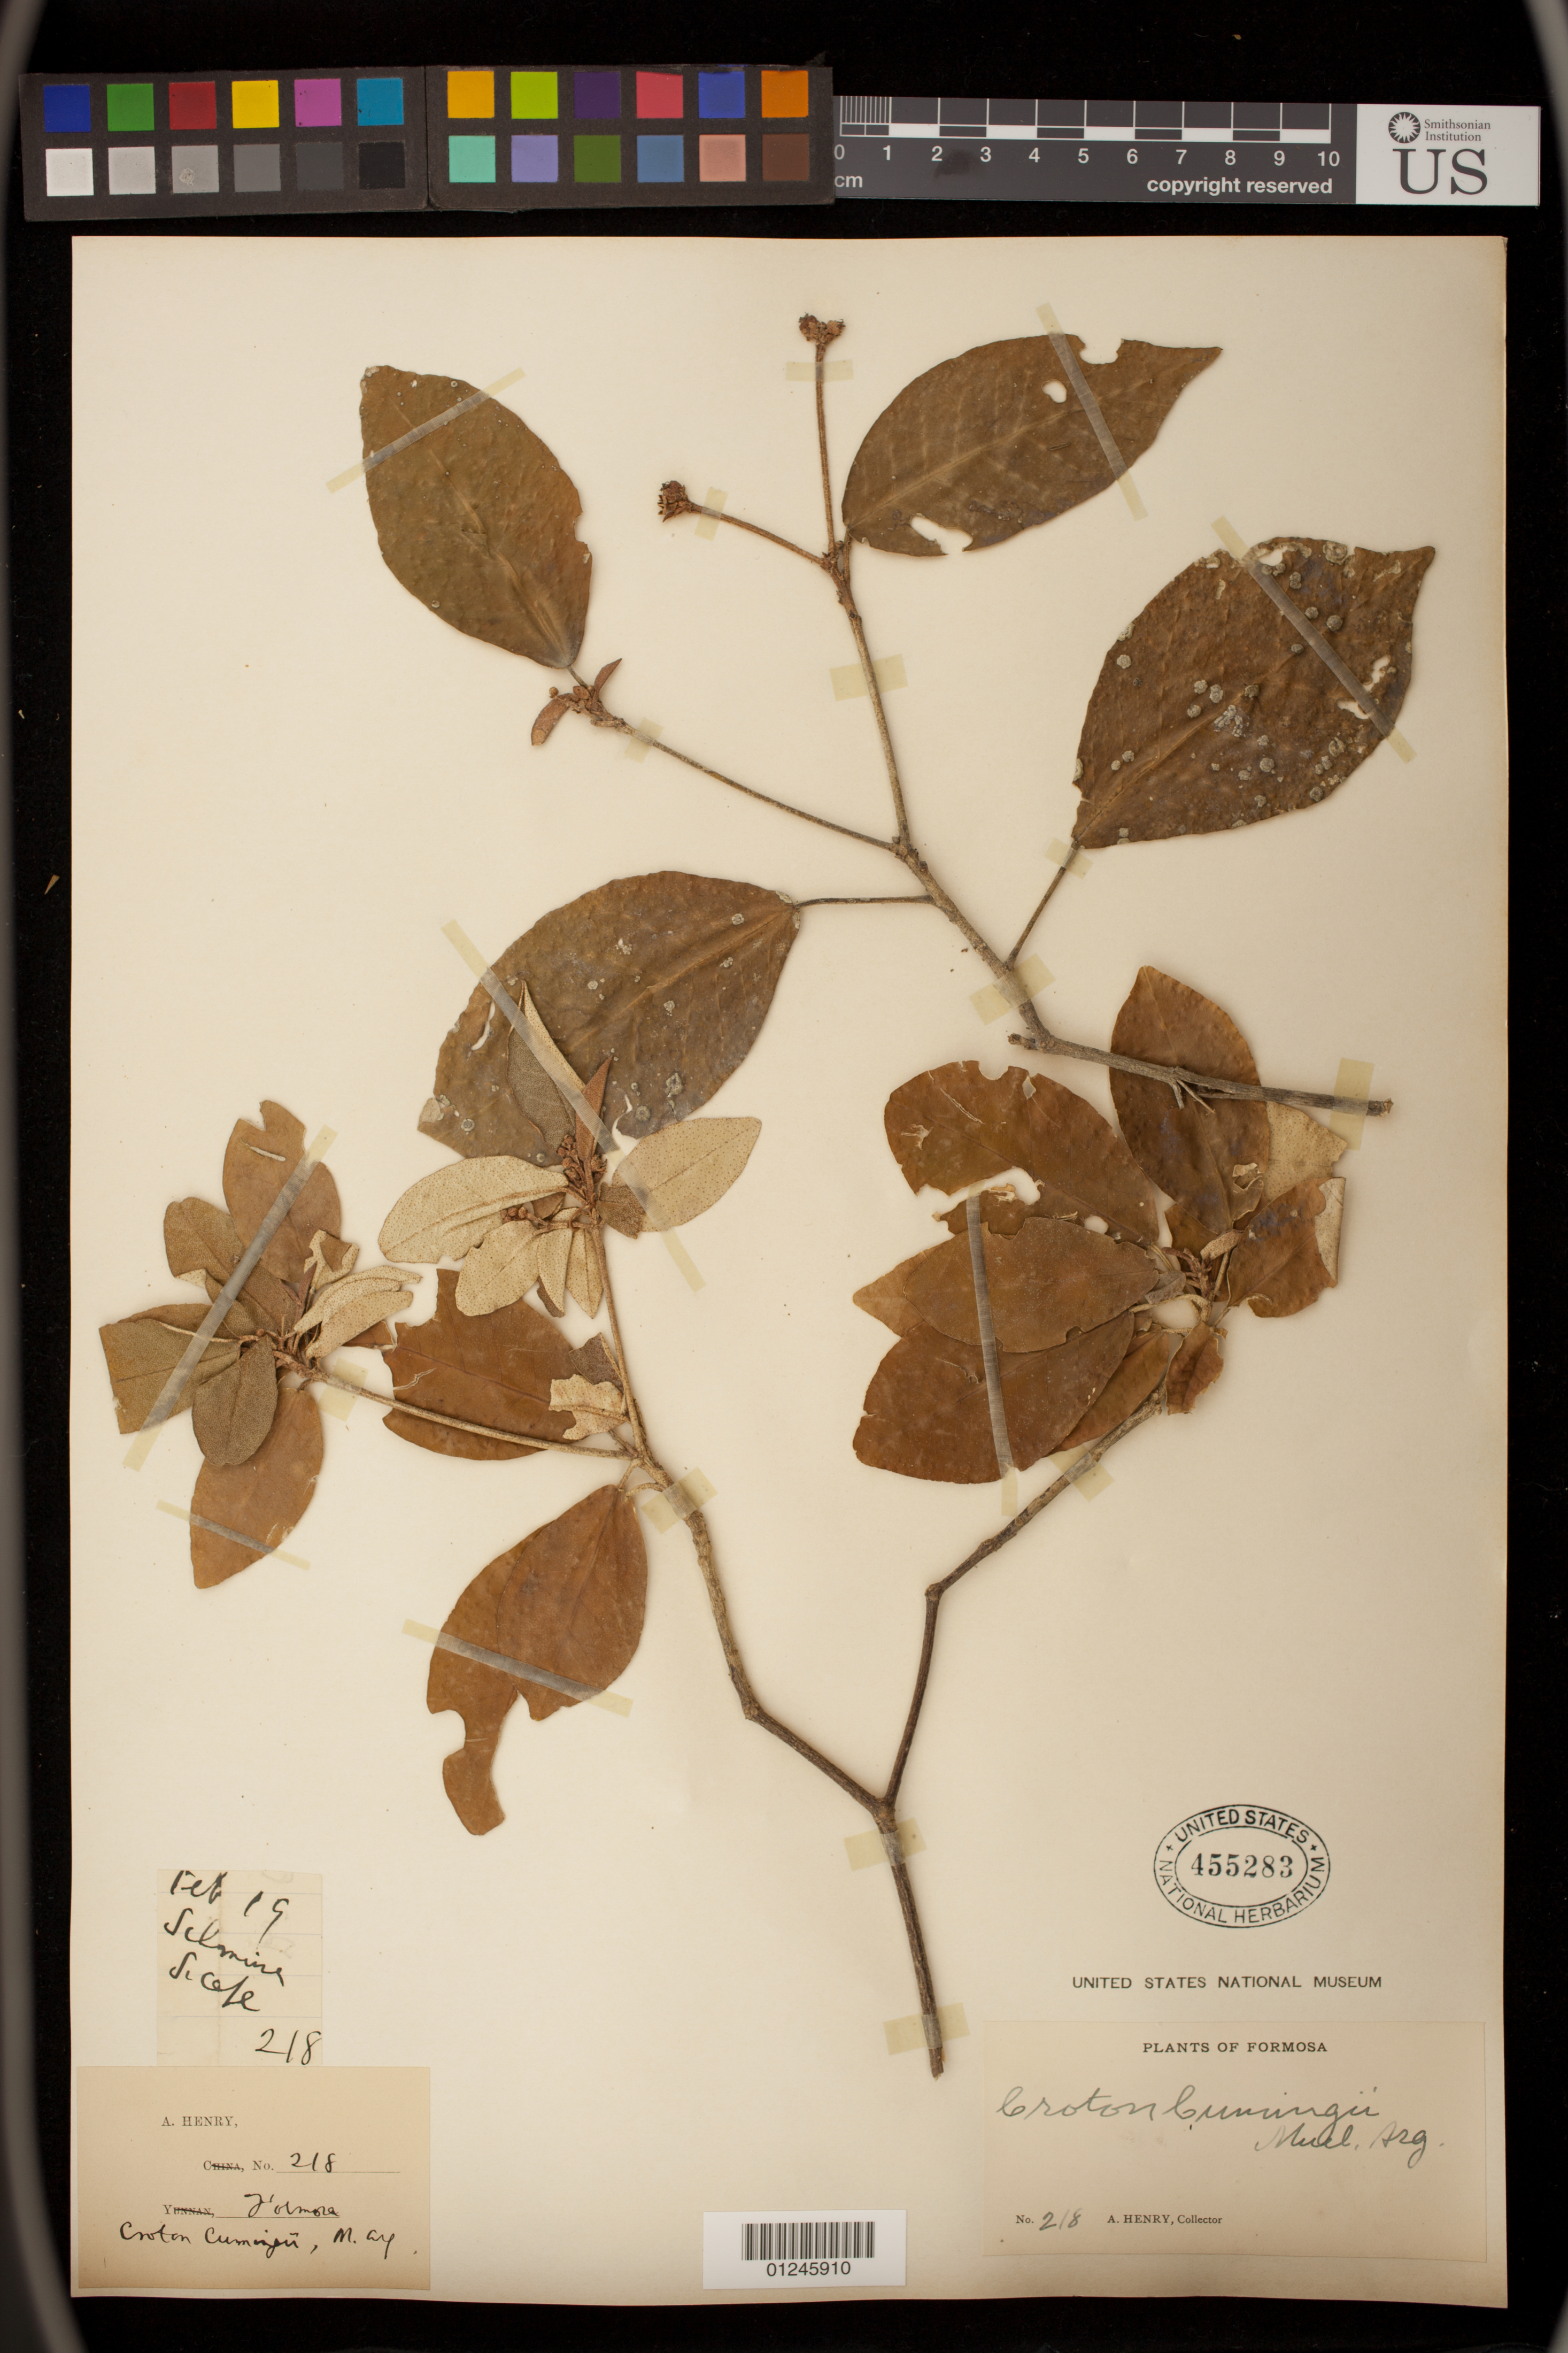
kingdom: Plantae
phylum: Tracheophyta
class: Magnoliopsida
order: Malpighiales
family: Euphorbiaceae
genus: Croton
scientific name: Croton cascarilloides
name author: Raeusch.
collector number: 218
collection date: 1919-02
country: Taiwan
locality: Sclmine Si Cafe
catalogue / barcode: US 455283